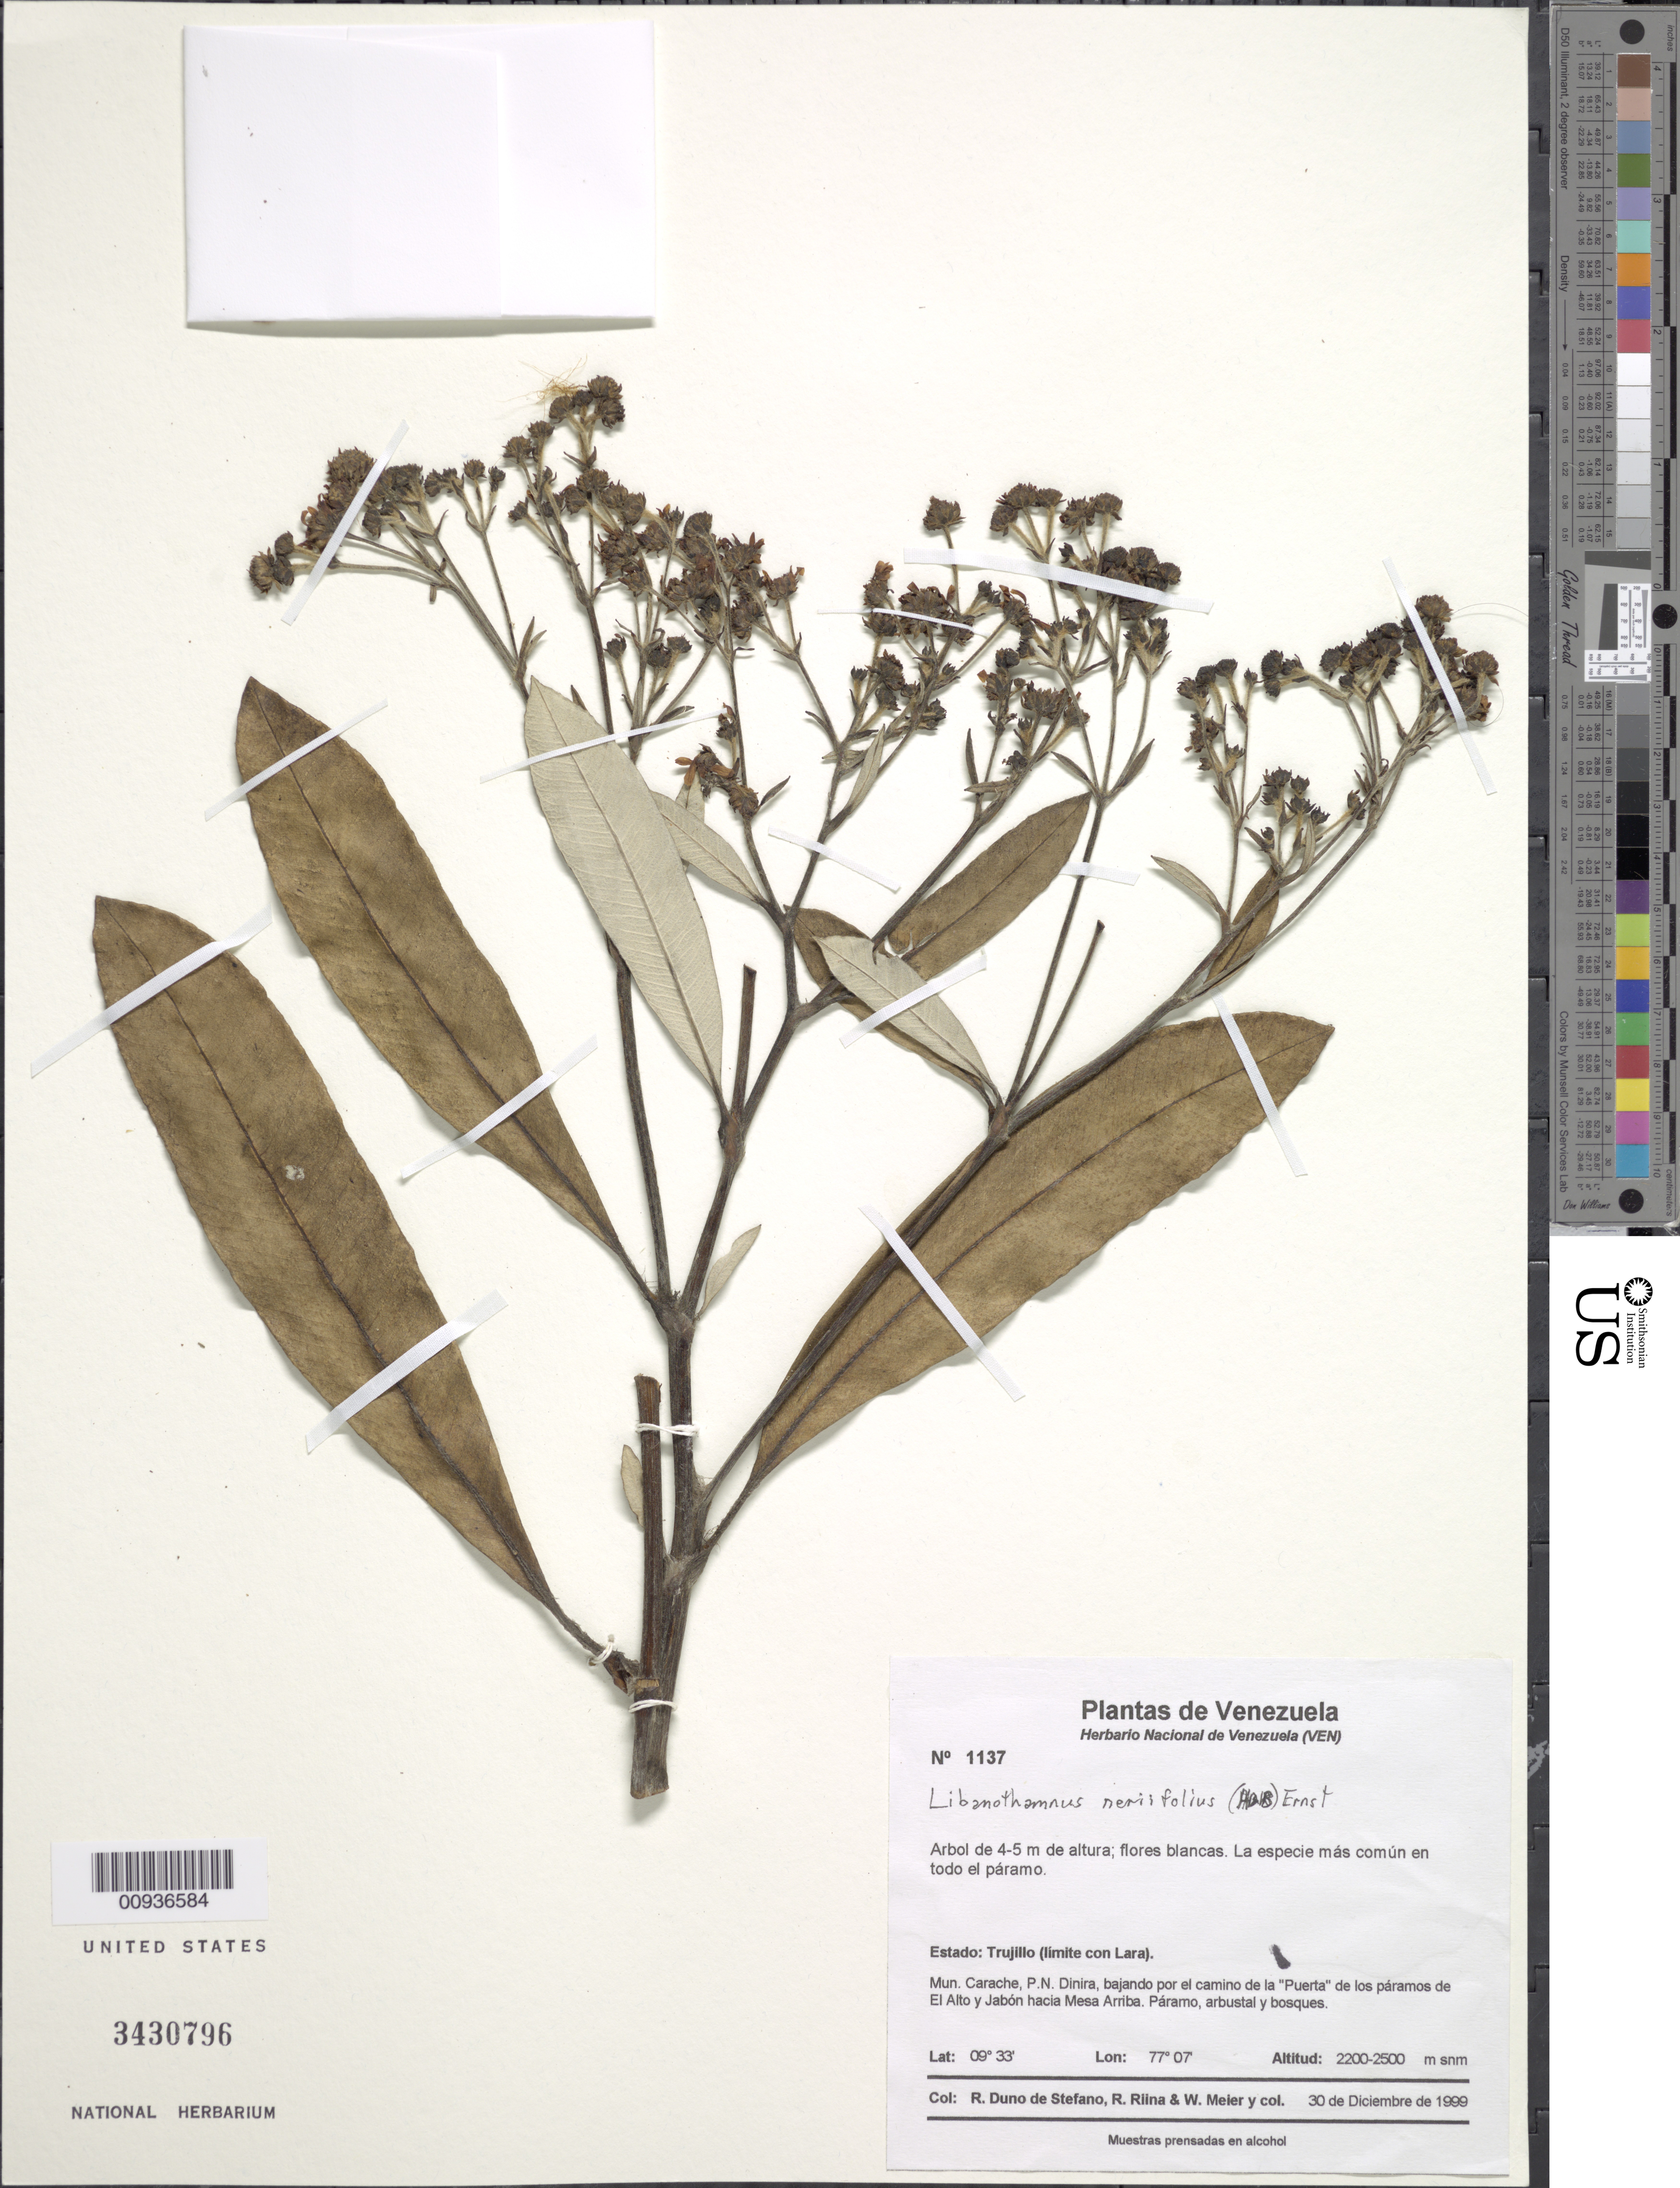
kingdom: Plantae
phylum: Tracheophyta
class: Magnoliopsida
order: Asterales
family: Asteraceae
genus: Libanothamnus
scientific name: Libanothamnus neriifolius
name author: (Sch. Bip. ex Wedd.) Ernst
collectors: R. Duno de Stefano & R. Riina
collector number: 1137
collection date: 1999-12-30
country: Venezuela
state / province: Trujillo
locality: (Límite con Lara) Mun. Carache, P.N Dinira, bajando por el camino de la "Puerta" de los páramos de El Alto y Jabón hacia Mesa Arriba.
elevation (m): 2200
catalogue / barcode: US 3430796